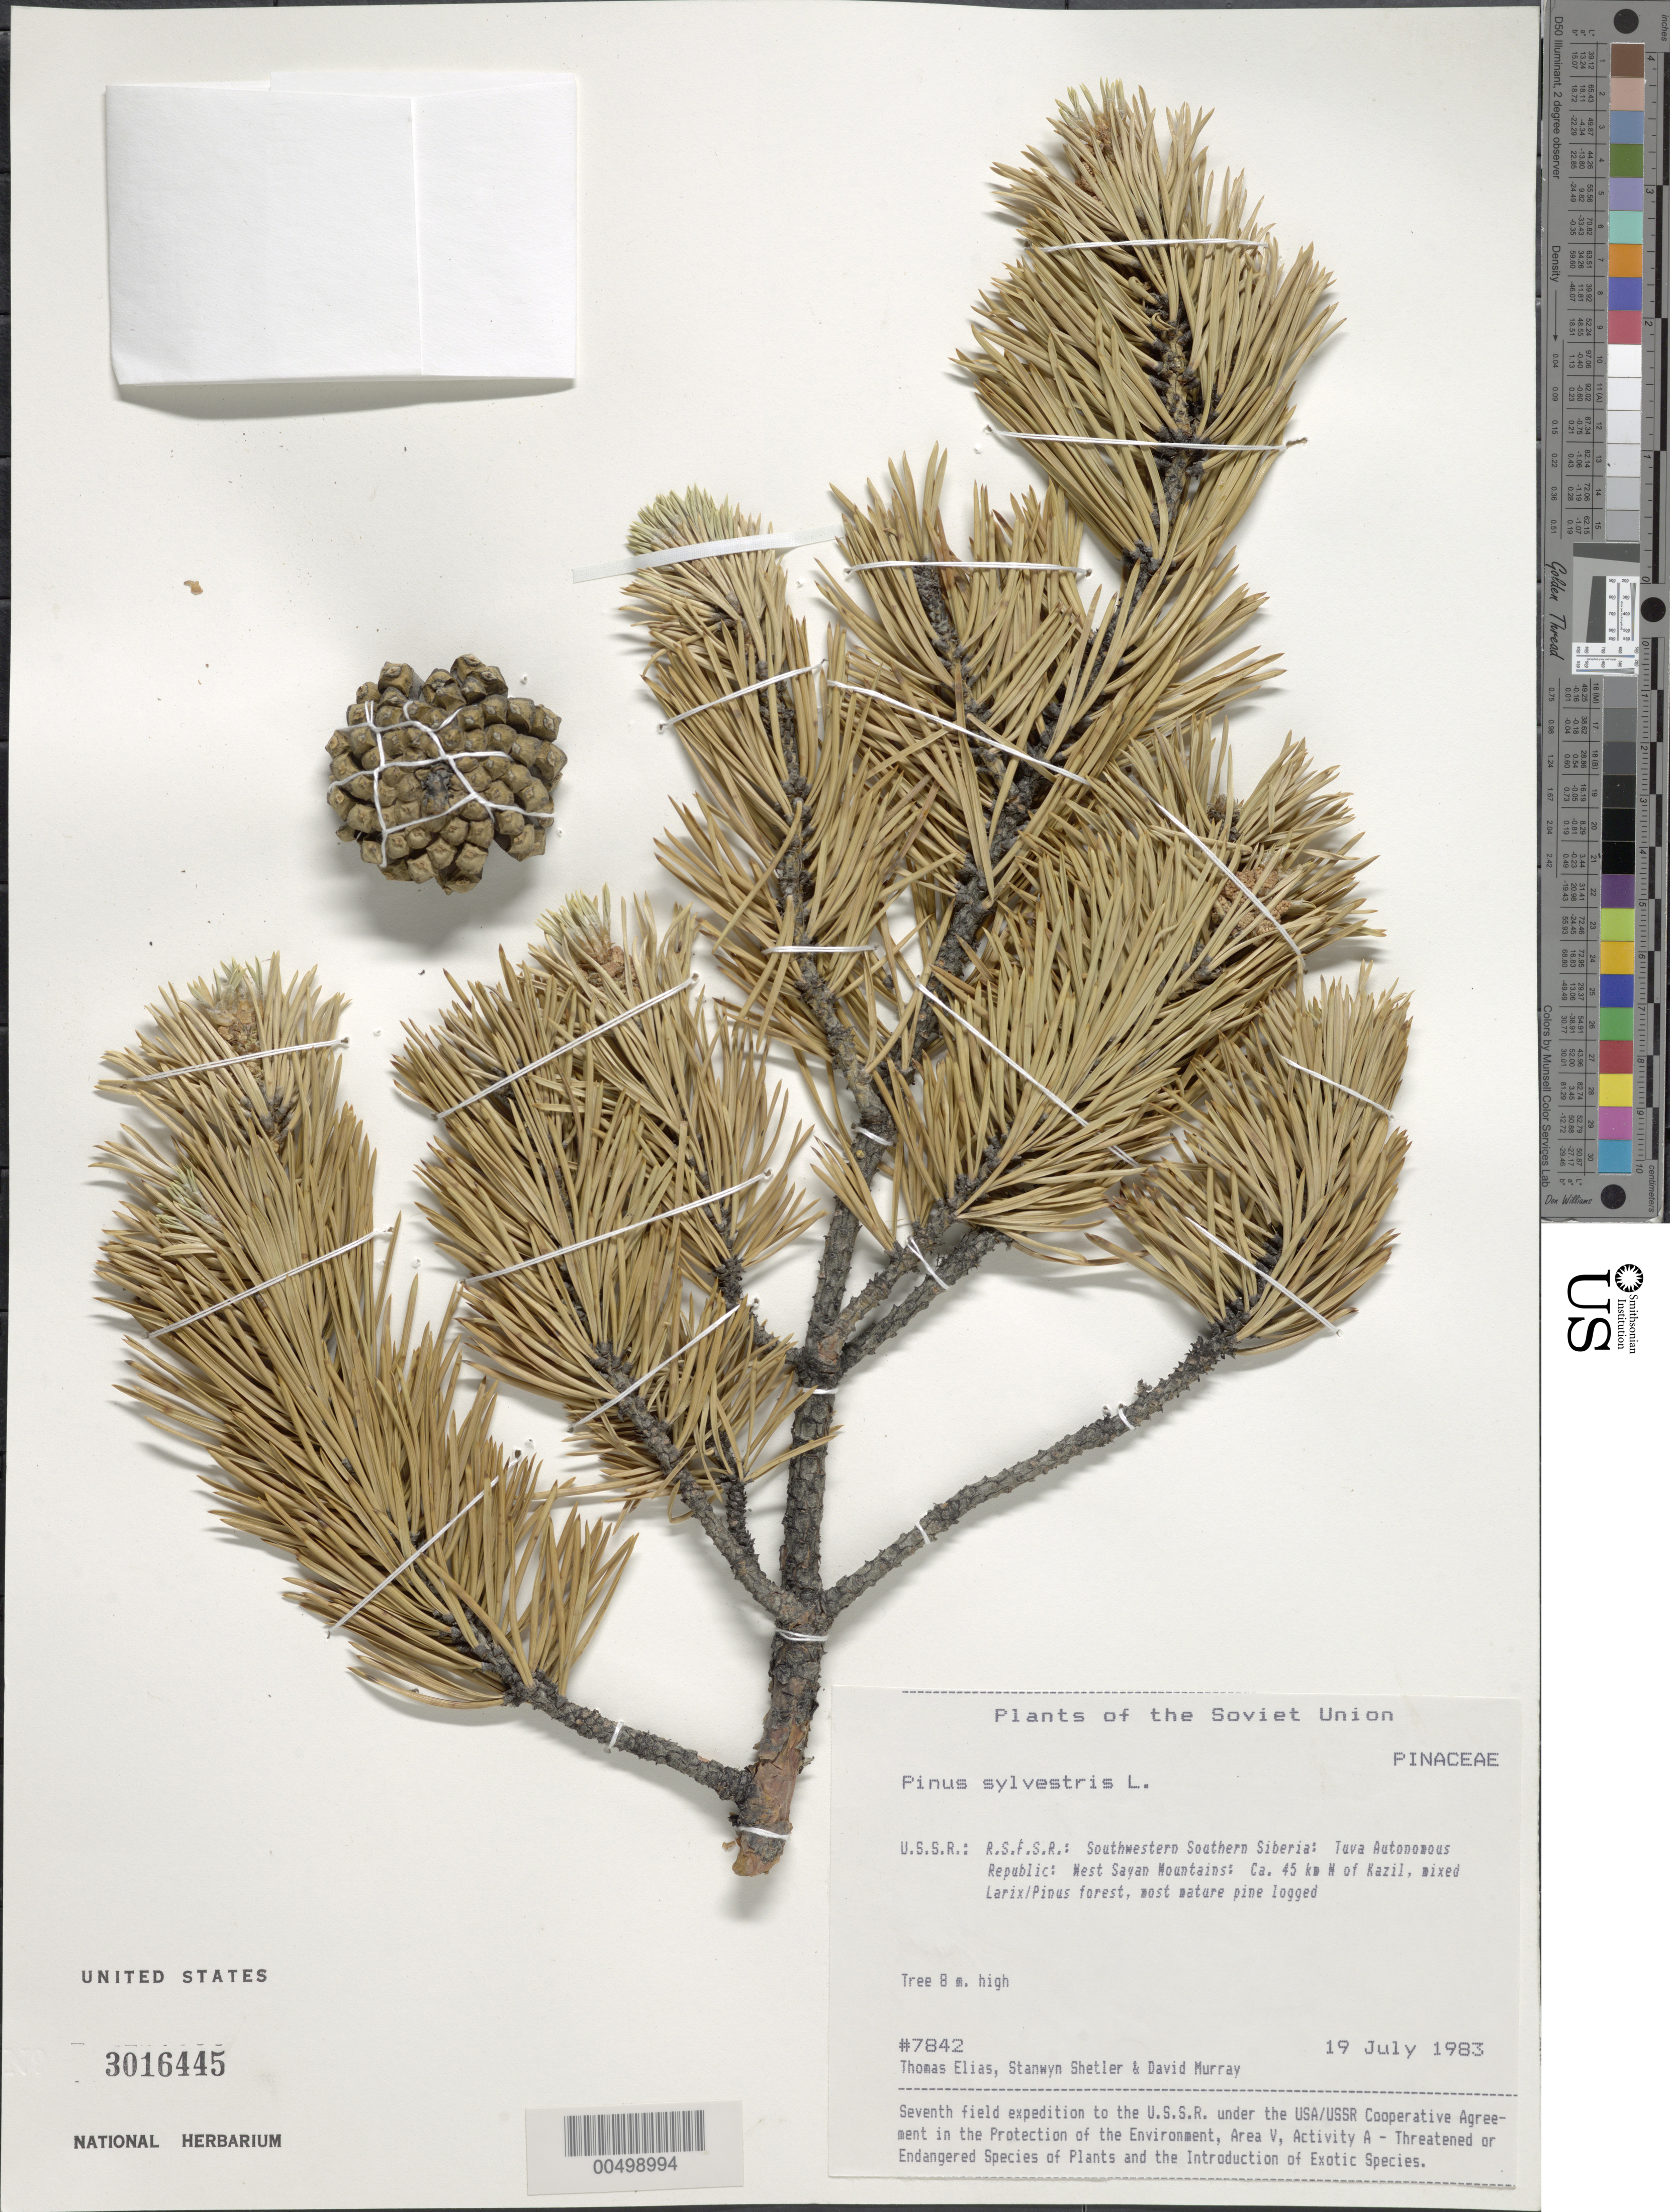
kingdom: Plantae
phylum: Tracheophyta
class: Pinopsida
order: Pinales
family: Pinaceae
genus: Pinus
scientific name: Pinus sylvestris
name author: L.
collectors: T. Elias, S. Shetler & D. F. Murray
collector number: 7842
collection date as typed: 19 Jul 1983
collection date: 1983-07-19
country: Russian Federation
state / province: Tuva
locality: West Sayan Mountains, ca. 45 km N of Kazil [Kyzyl]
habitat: mixed Larix/Pinus forest, most mature pine logged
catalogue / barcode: US 3016445